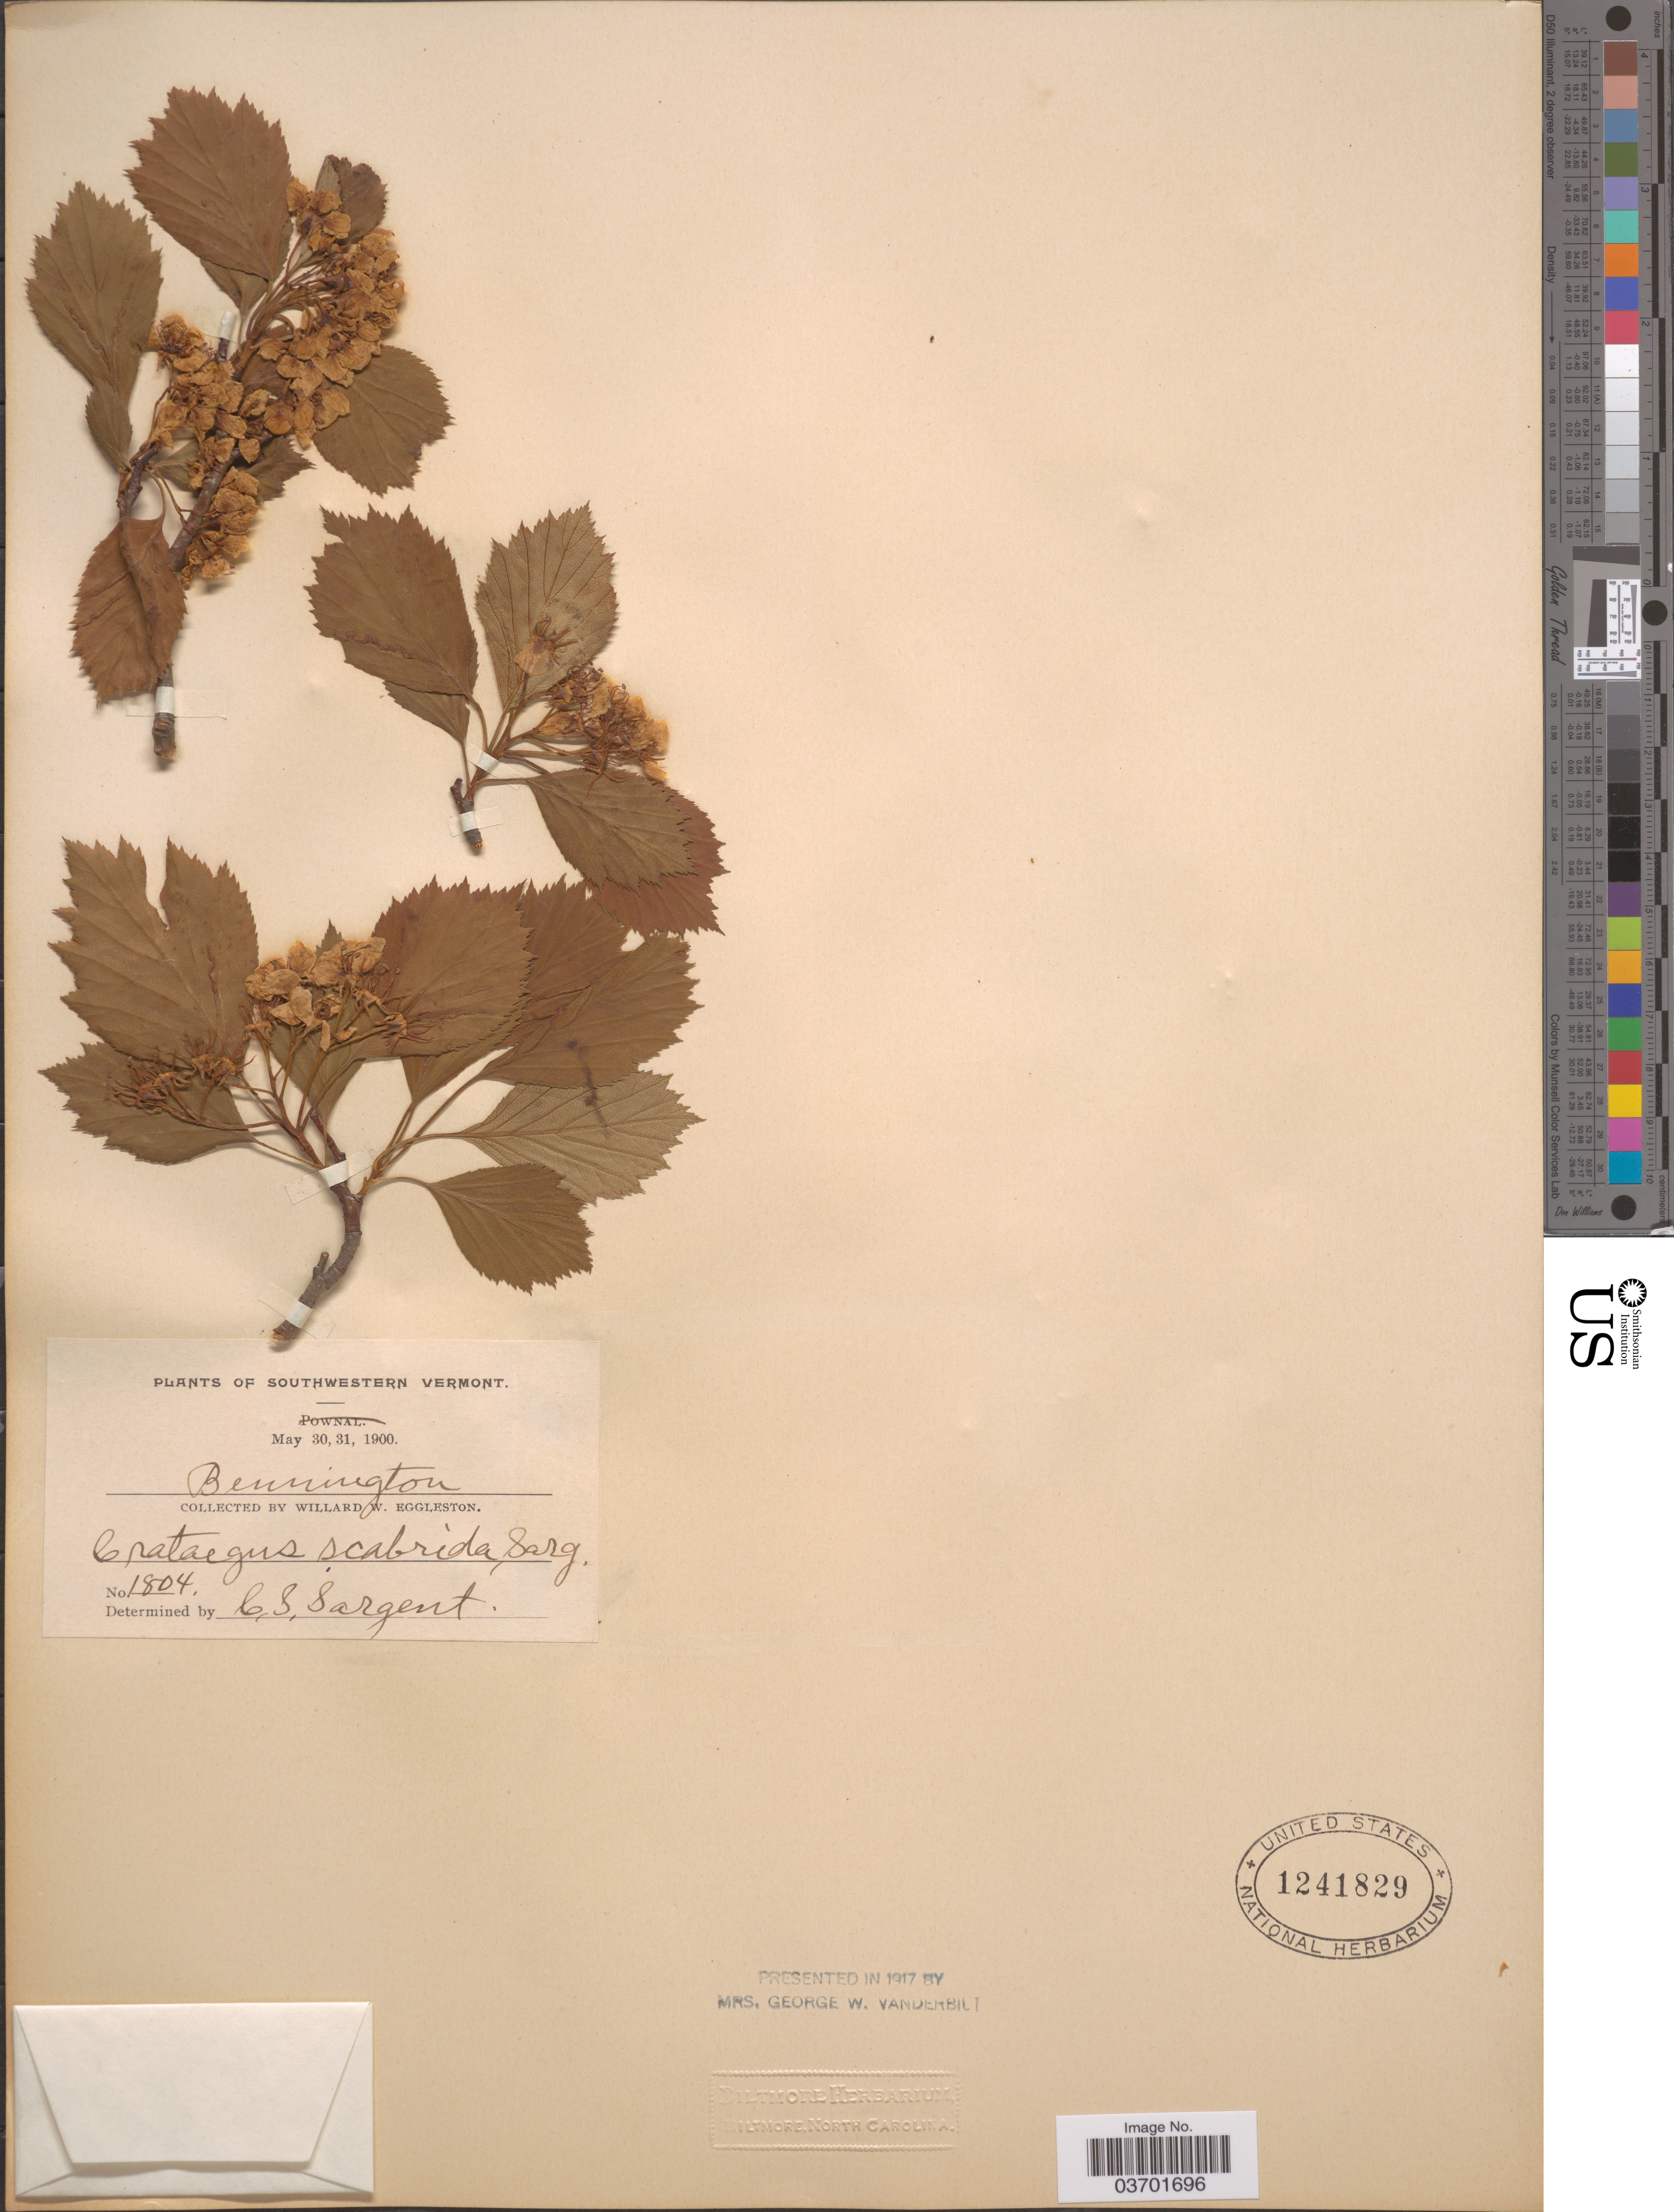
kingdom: Plantae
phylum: Tracheophyta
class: Magnoliopsida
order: Rosales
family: Rosaceae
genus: Crataegus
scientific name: Crataegus scabrida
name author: Sarg.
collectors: W. W. Eggleston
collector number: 1804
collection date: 1900-05-30/1900-05-31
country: United States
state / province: Vermont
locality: Southwestern Vermont. Bennington.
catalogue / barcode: US 1241829